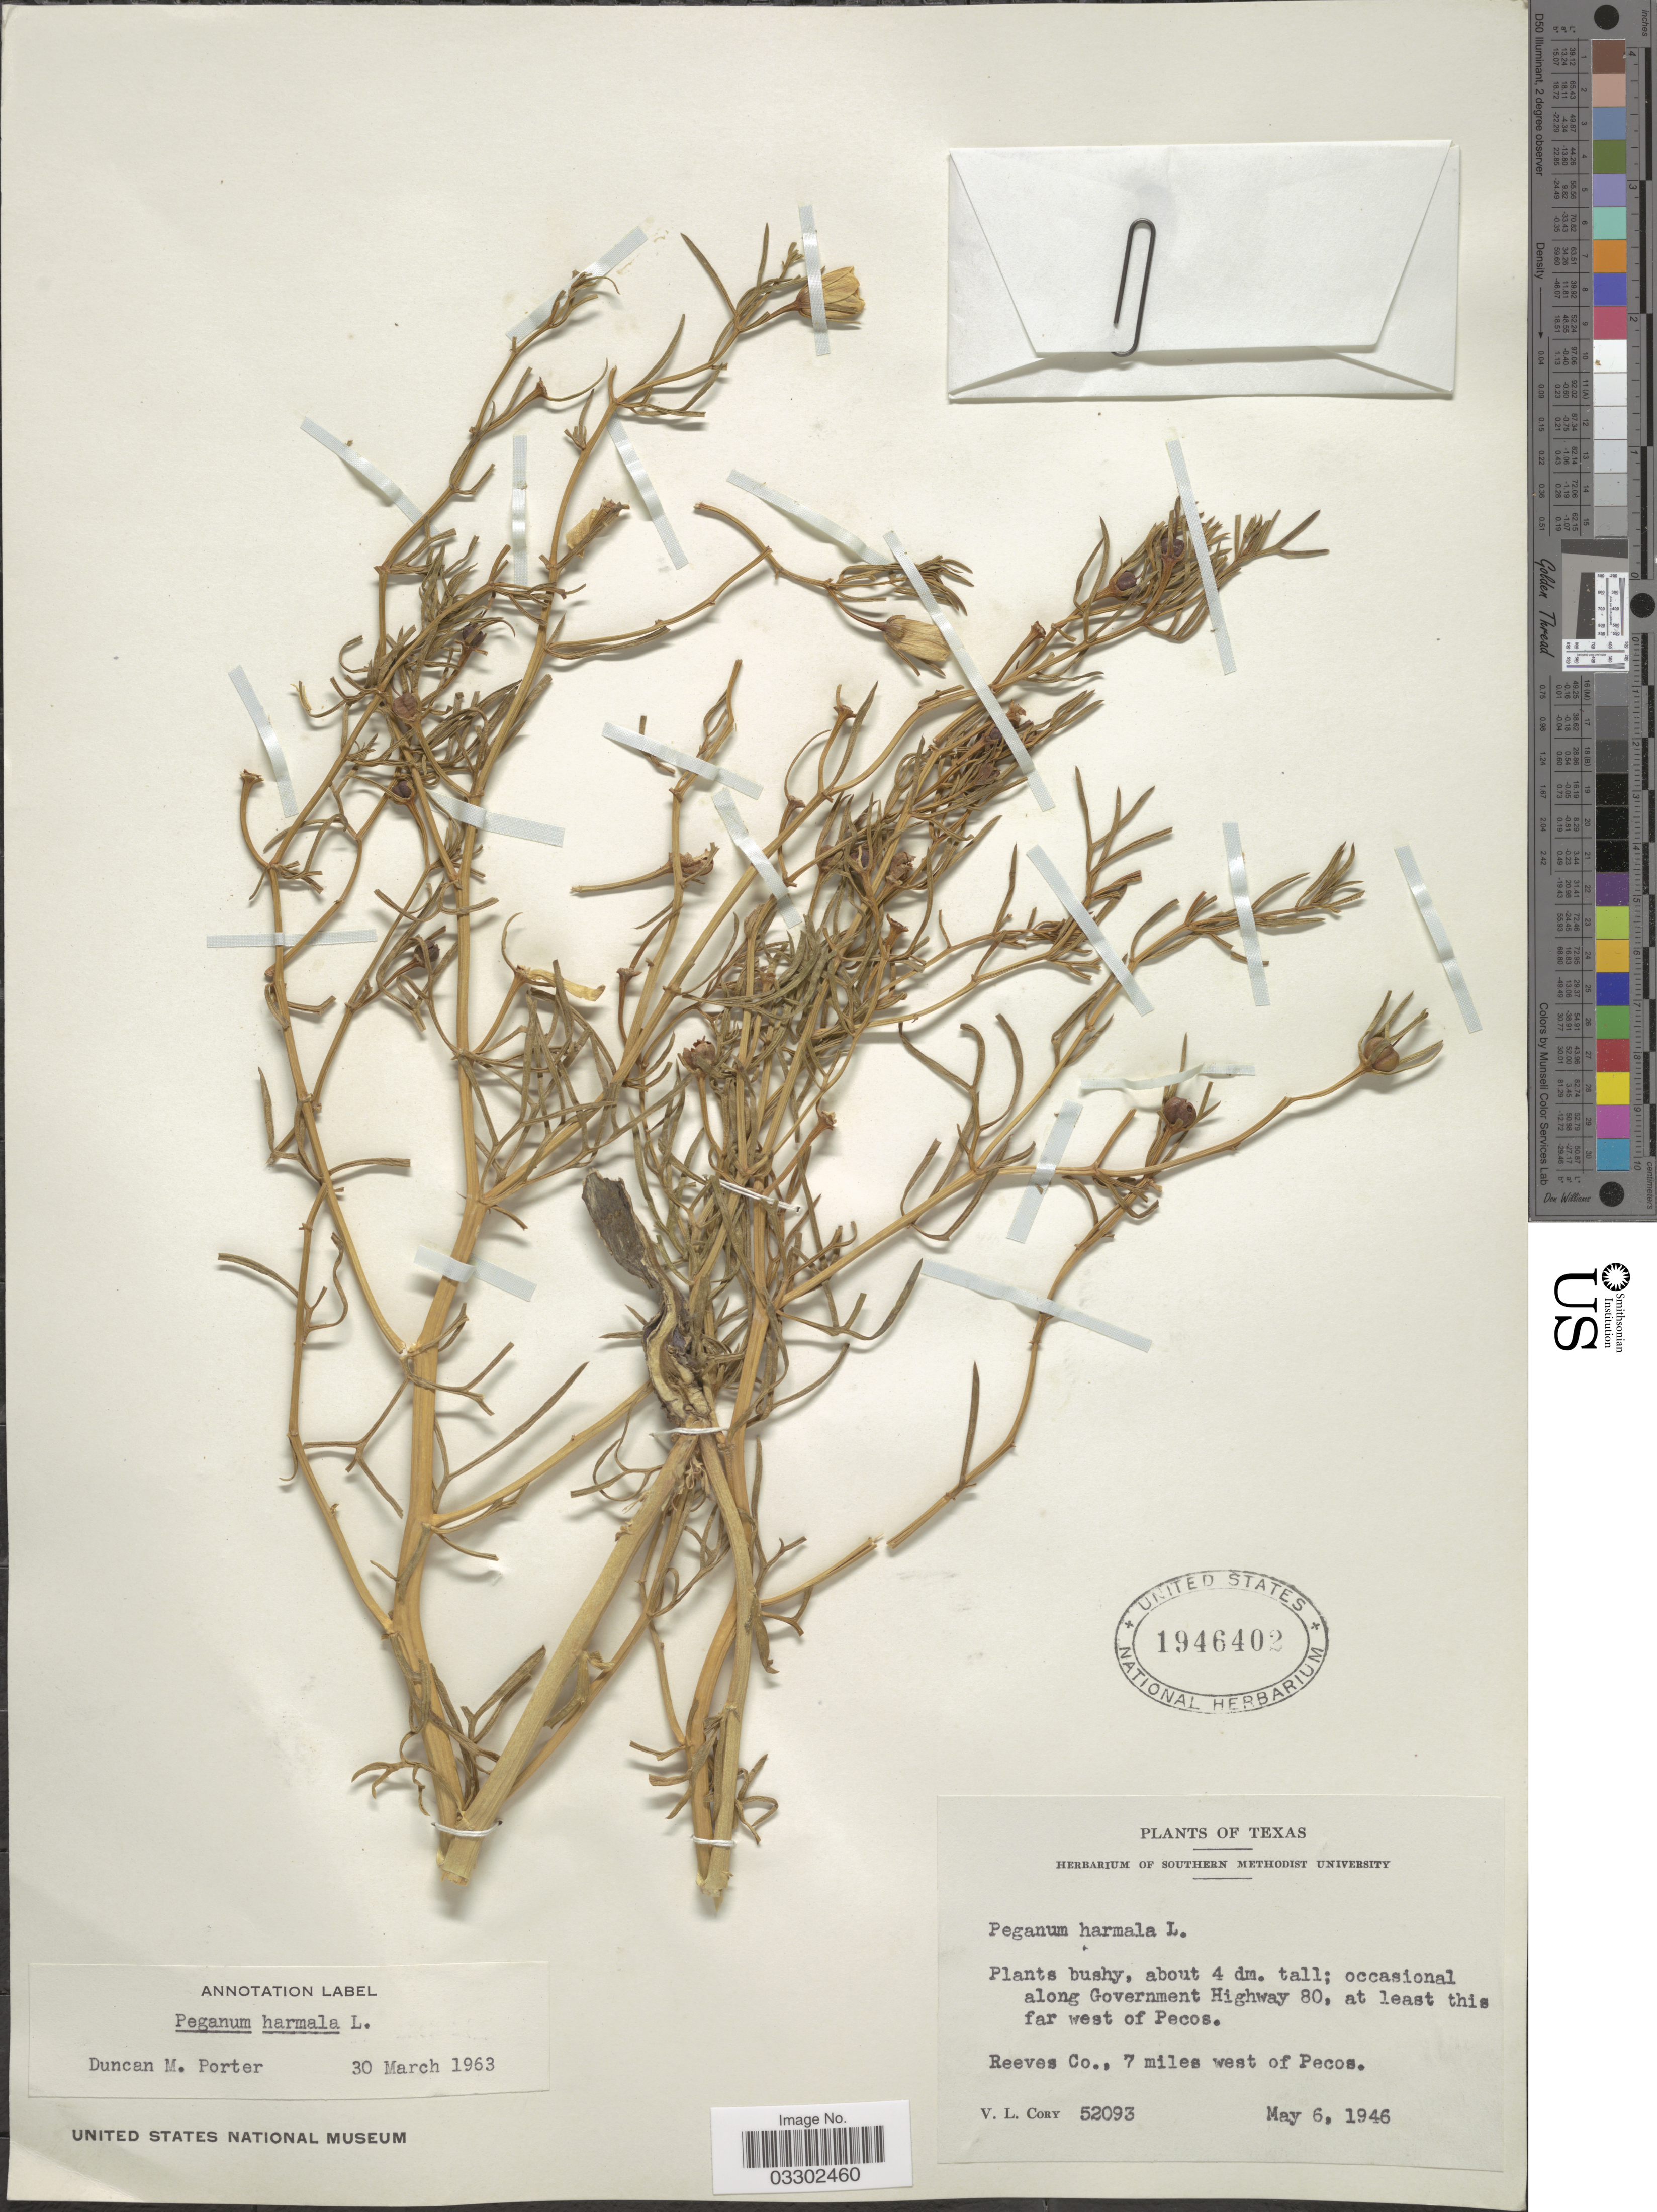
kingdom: Plantae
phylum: Tracheophyta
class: Magnoliopsida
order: Sapindales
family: Tetradiclidaceae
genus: Peganum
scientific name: Peganum harmala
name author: L.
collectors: V. Cory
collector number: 52093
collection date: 1946-05-06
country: United States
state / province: Texas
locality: Along Government Highway 80, at least this far west of Pecos. Reeves Co., 7 miles west of Pecos.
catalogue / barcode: US 1946402